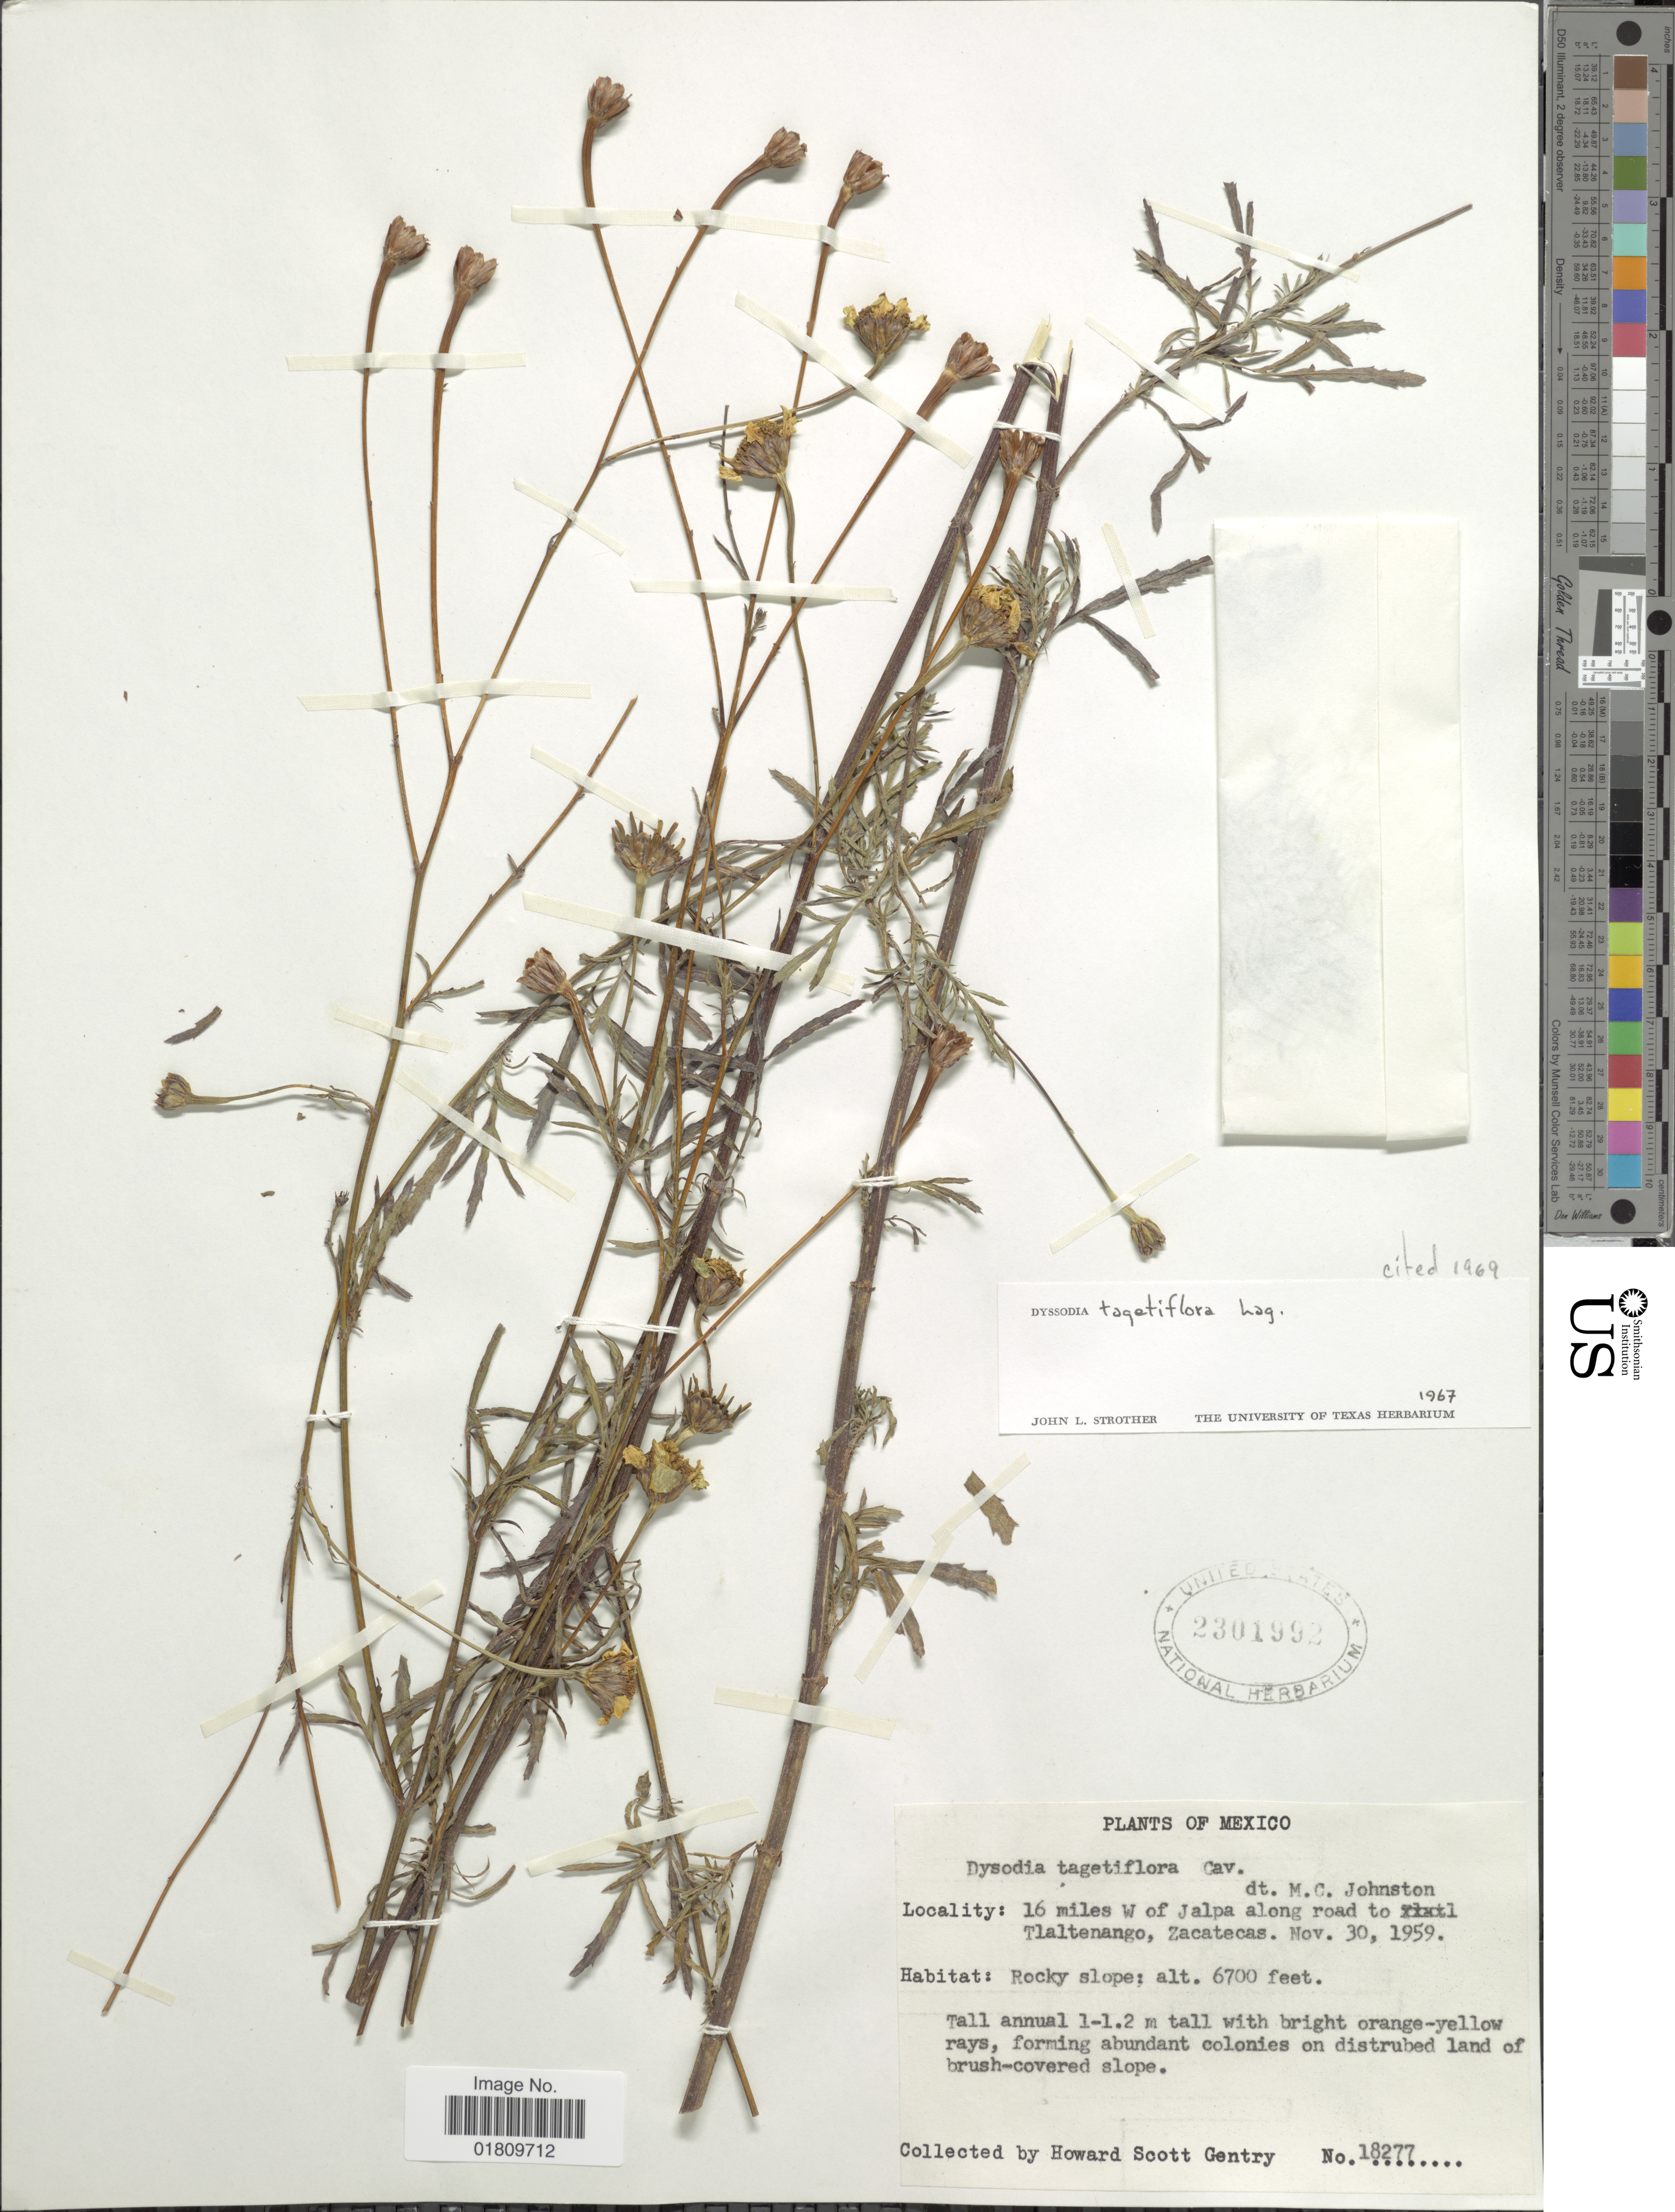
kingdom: Plantae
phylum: Tracheophyta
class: Magnoliopsida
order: Asterales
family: Asteraceae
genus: Dyssodia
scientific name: Dyssodia tagetiflora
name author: Lag.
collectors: H. S. Gentry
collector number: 18277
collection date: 1959-11-30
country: Mexico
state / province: Zacatecas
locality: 16 miles W of Jalpa along road to Tlaltenango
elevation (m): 2042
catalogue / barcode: US 2301992